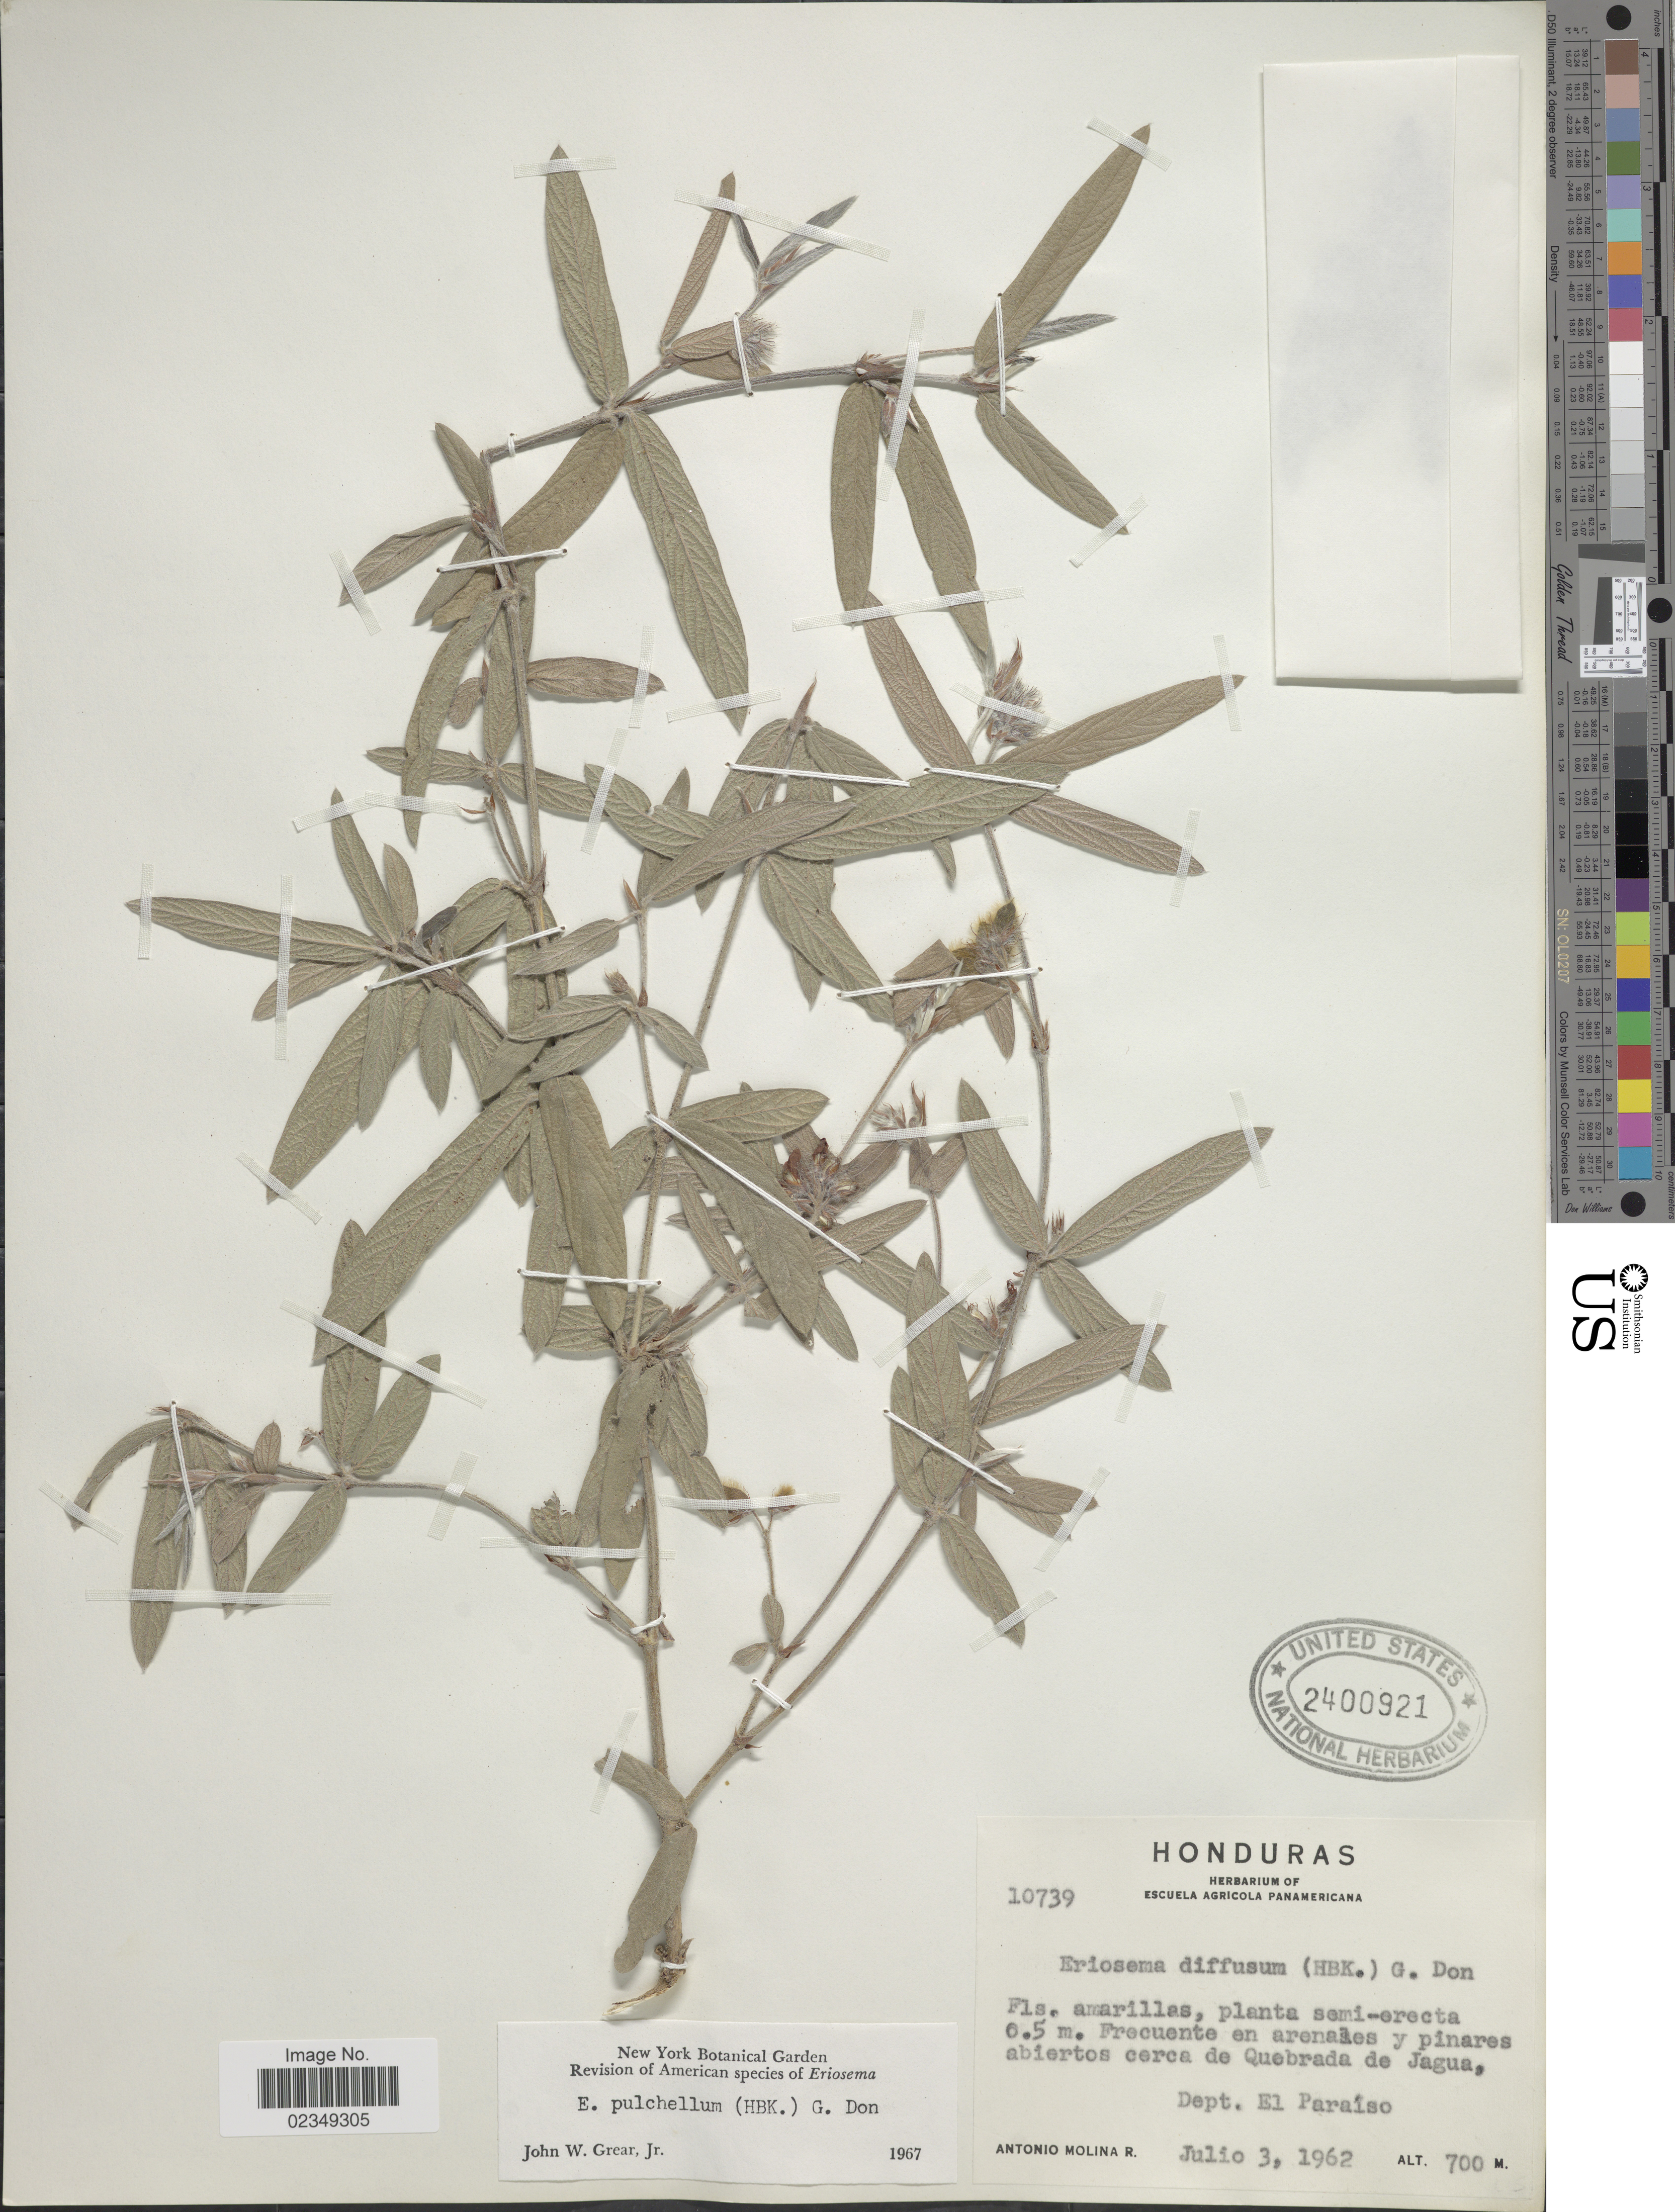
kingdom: Plantae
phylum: Tracheophyta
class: Magnoliopsida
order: Fabales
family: Fabaceae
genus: Eriosema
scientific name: Eriosema pulchellum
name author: (Kunth) G. Don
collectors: A. Molina R.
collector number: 10739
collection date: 1962-07-03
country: Honduras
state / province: El Paraíso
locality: Cerca de Quebrada de Jagua, Dept. El Paraiso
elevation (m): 700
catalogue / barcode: US 2400921